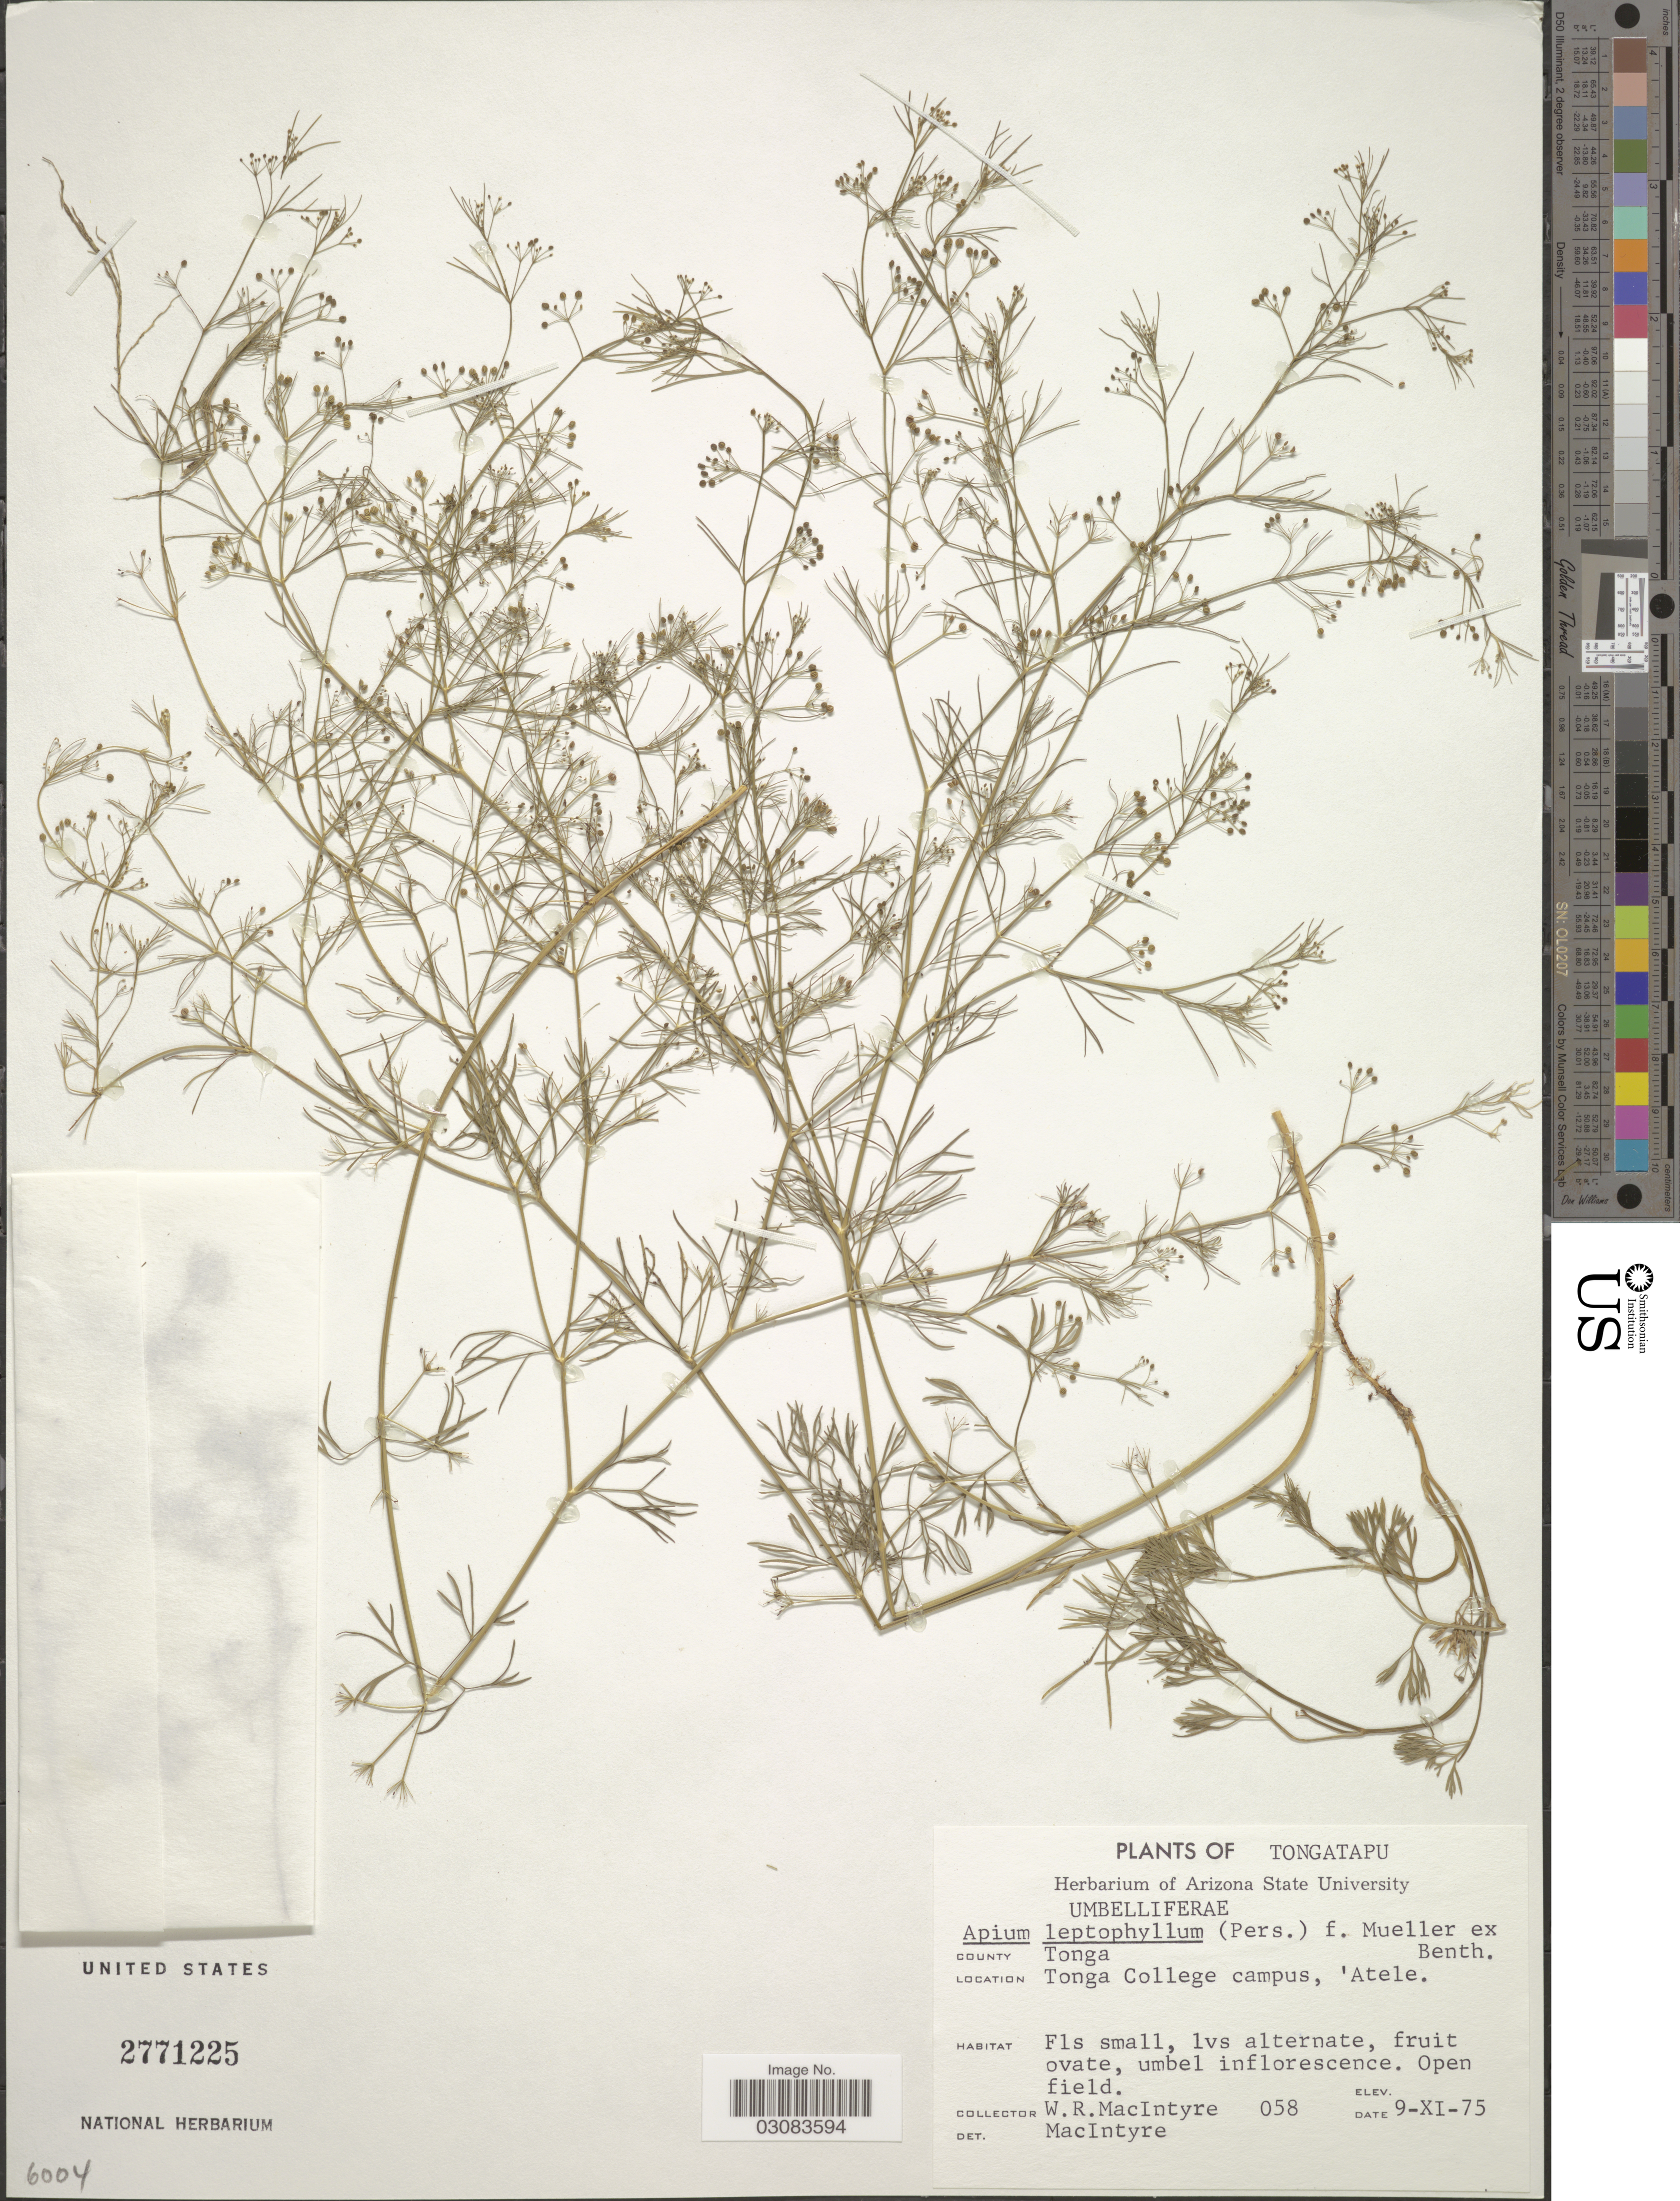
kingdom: Plantae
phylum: Tracheophyta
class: Magnoliopsida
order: Apiales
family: Apiaceae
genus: Cyclospermum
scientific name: Cyclospermum leptophyllum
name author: (Pers.) Sprague ex Britton & P. Wilson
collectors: W.R. Macintyre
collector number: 058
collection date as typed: Transcribed d/m/y: 9/11/75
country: Tonga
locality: Tongatapu. County Tonga. Tonga College campus, 'Atele.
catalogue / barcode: US 2771225